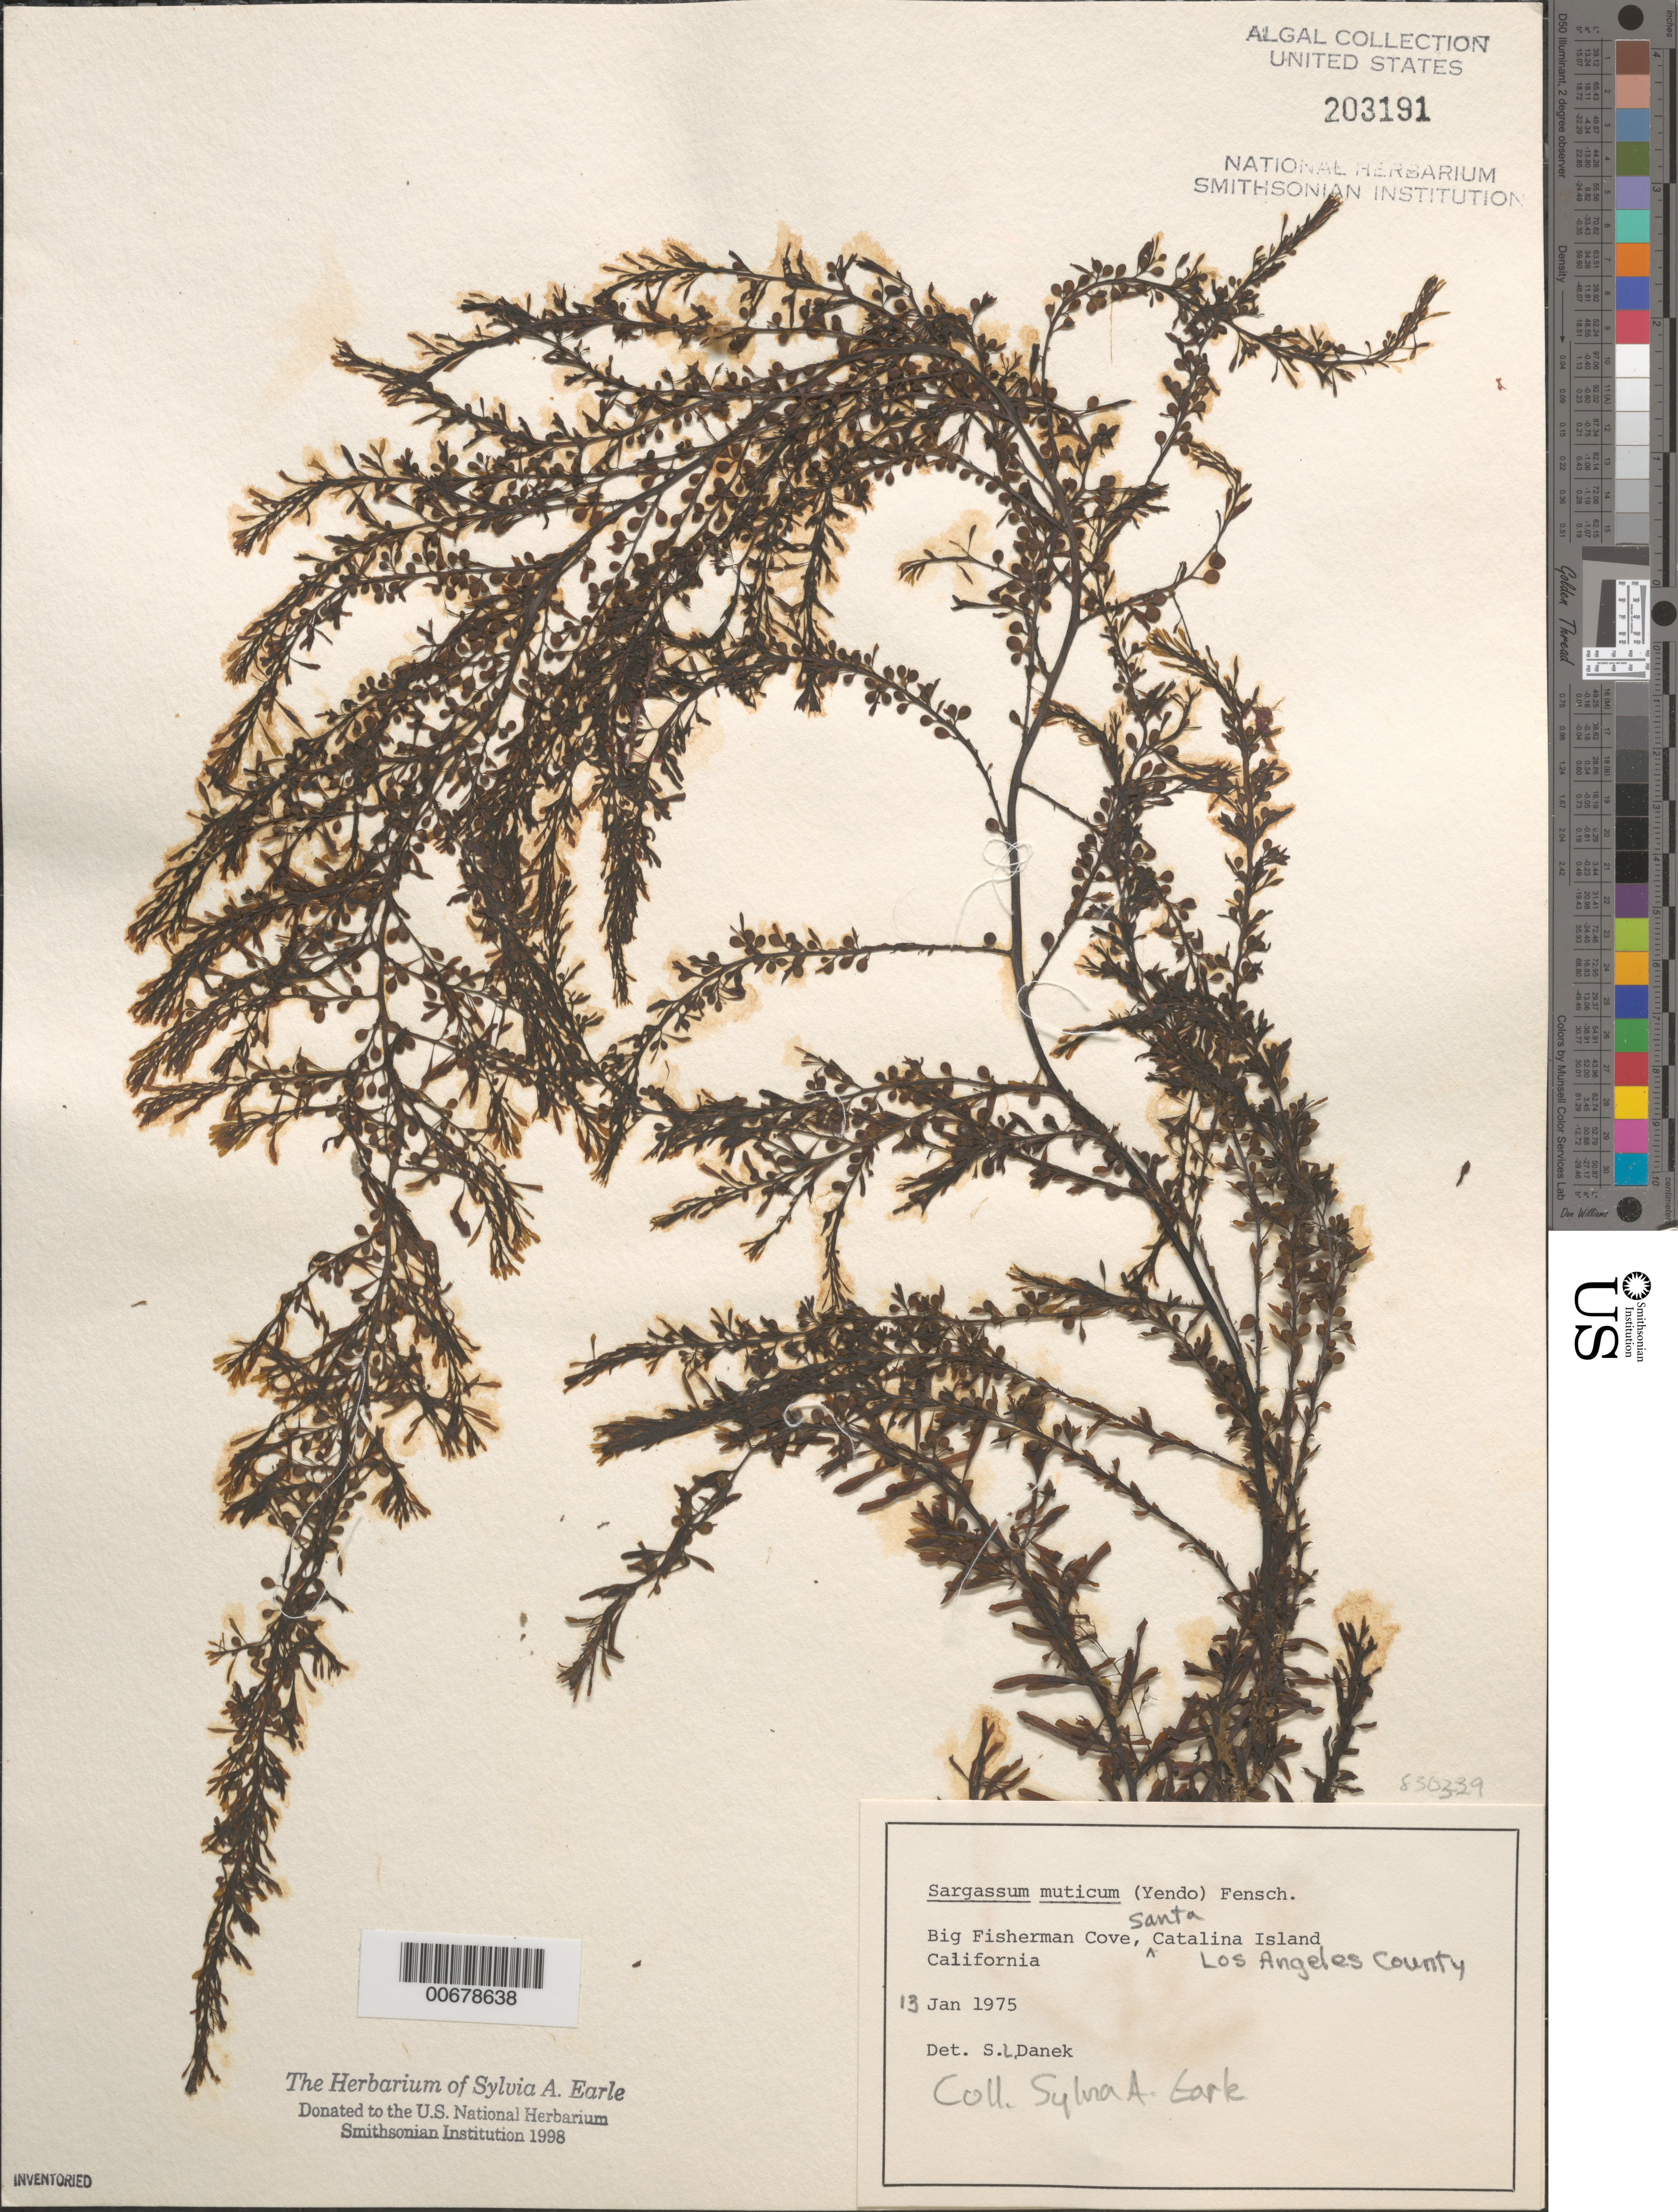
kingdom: Chromista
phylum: Ochrophyta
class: Phaeophyceae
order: Fucales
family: Sargassaceae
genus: Sargassum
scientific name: Sargassum muticum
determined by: Danek, S. L.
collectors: S. A. Earle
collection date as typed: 13 Jan 1975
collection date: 1975-01-13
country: United States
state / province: California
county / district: Los Angeles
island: Santa Catalina Island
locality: Big Fisherman Cove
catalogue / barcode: US 203191